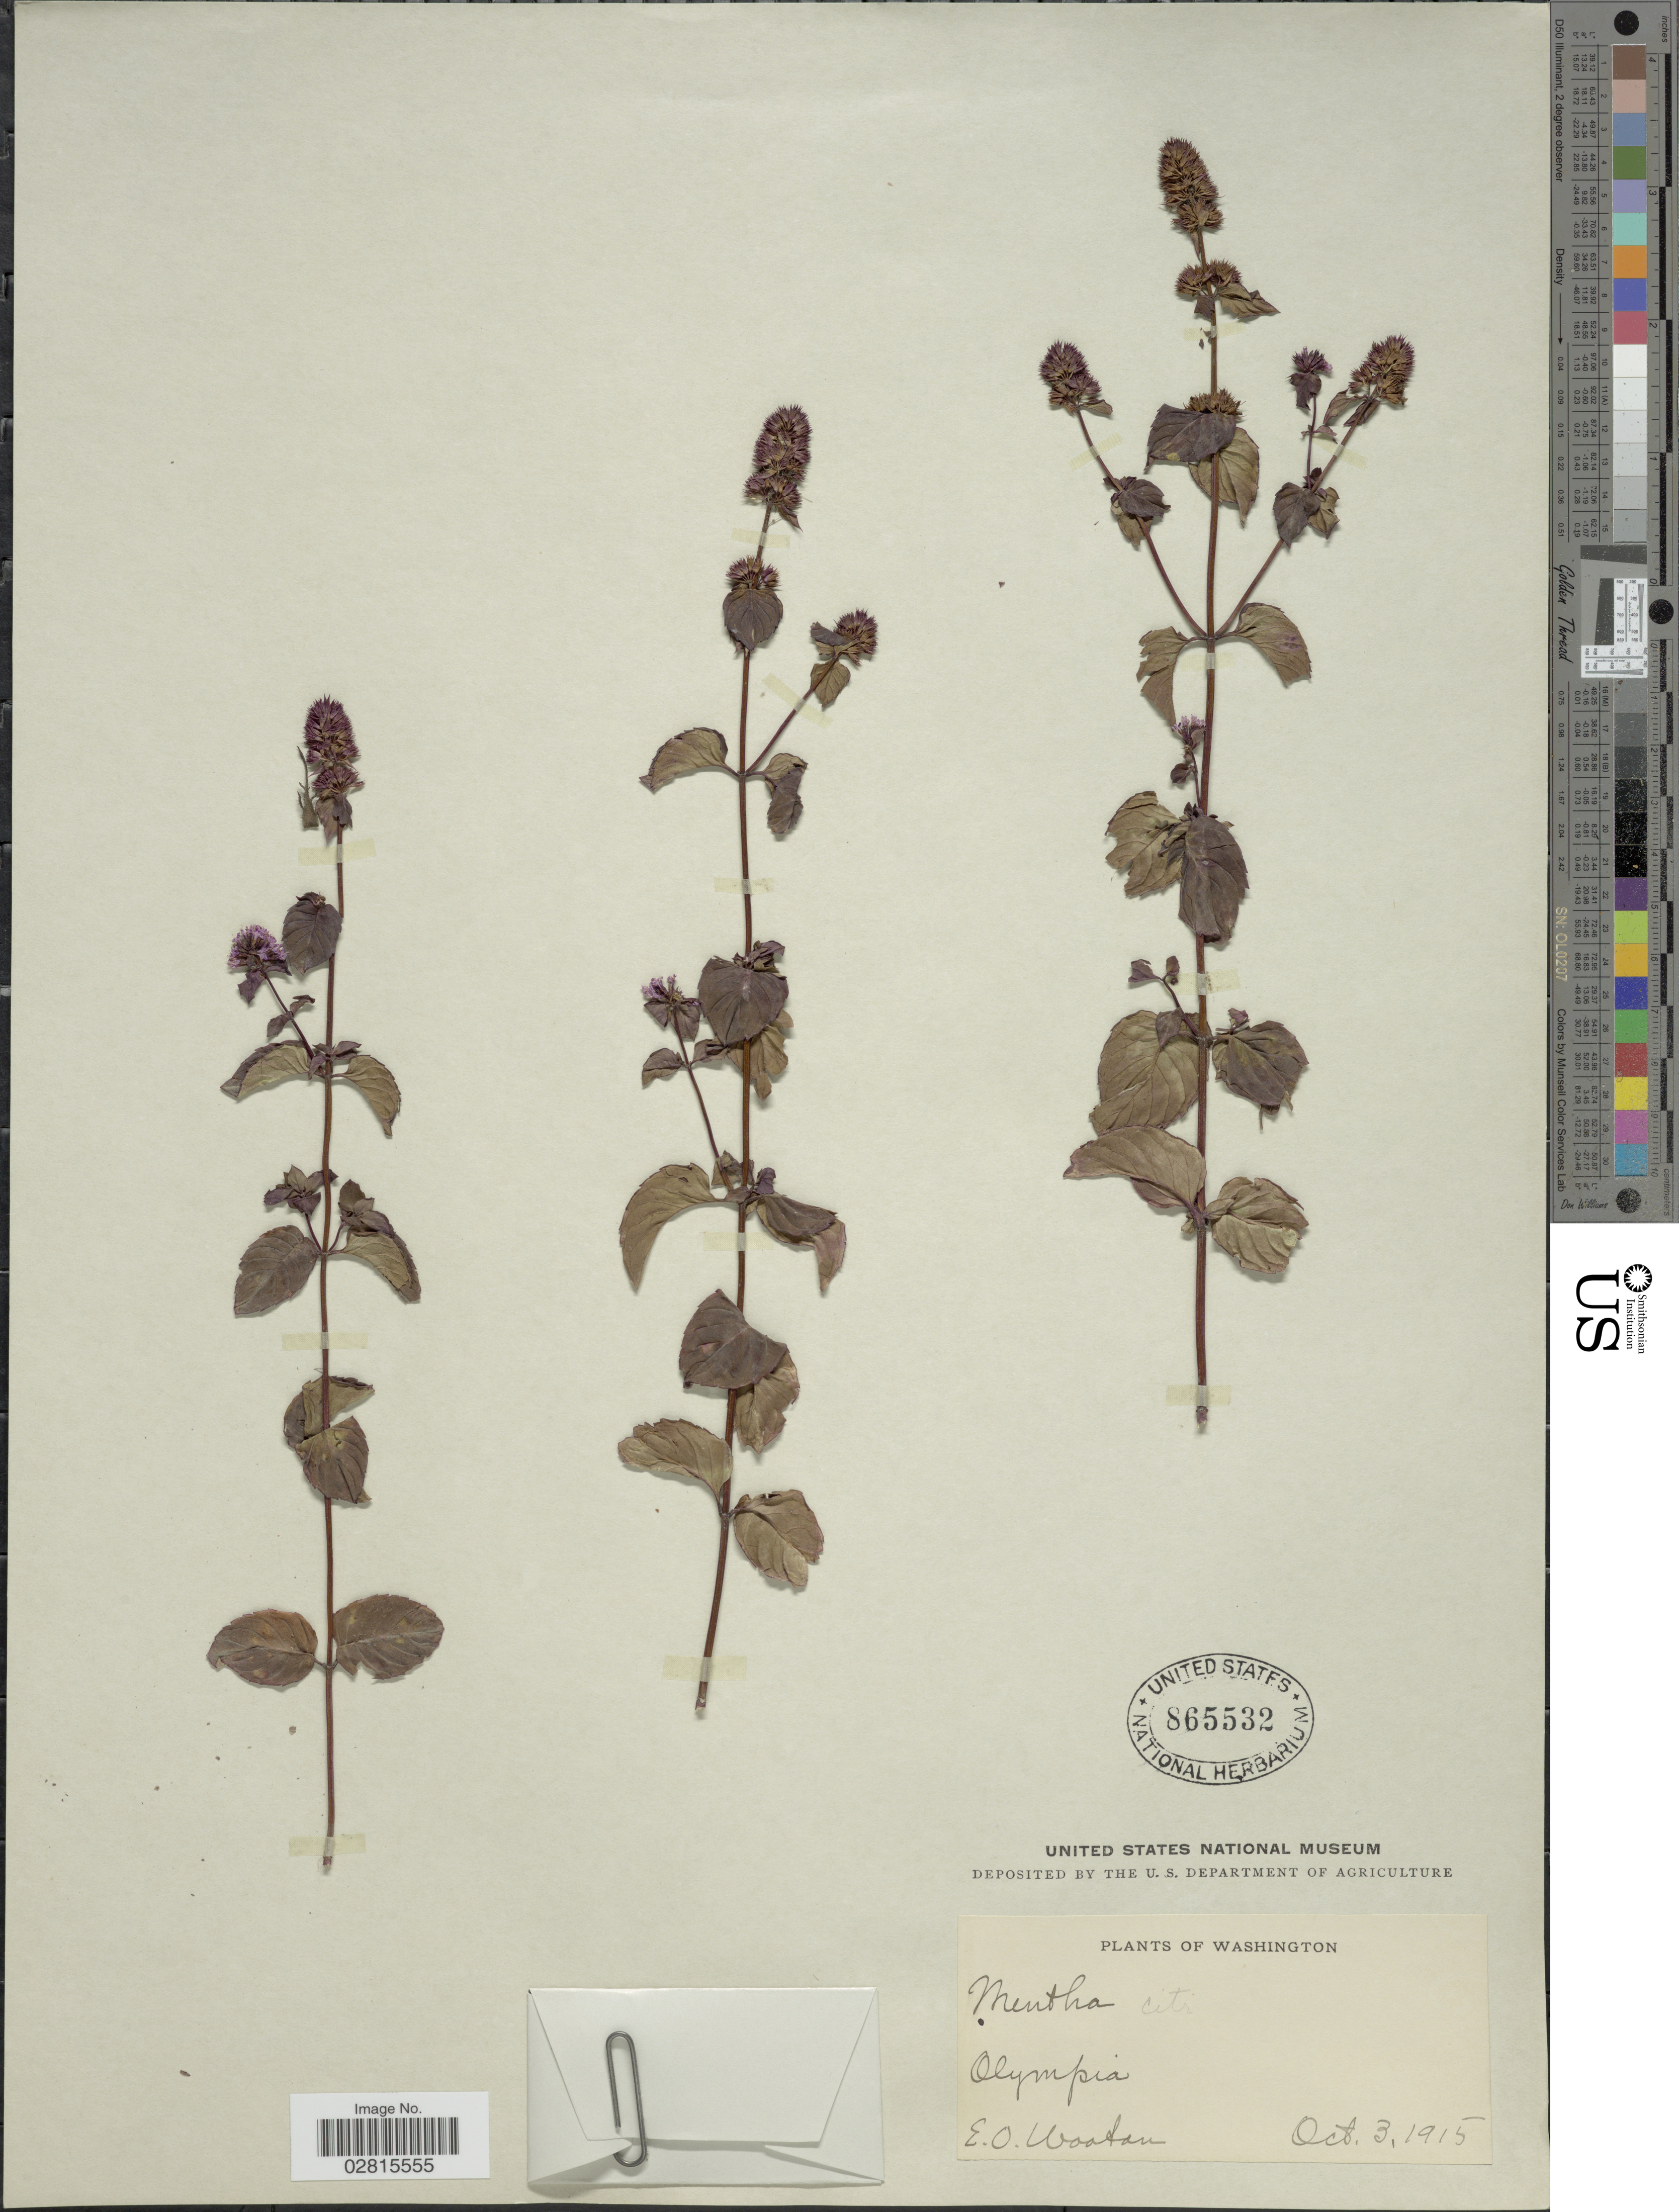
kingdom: Plantae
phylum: Tracheophyta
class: Magnoliopsida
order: Lamiales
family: Lamiaceae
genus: Mentha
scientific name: Mentha citrata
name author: Ehrh.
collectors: E. O. Wooton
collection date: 1915-10-03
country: United States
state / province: Washington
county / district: Thurston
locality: Olympia.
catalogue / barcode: US 865532